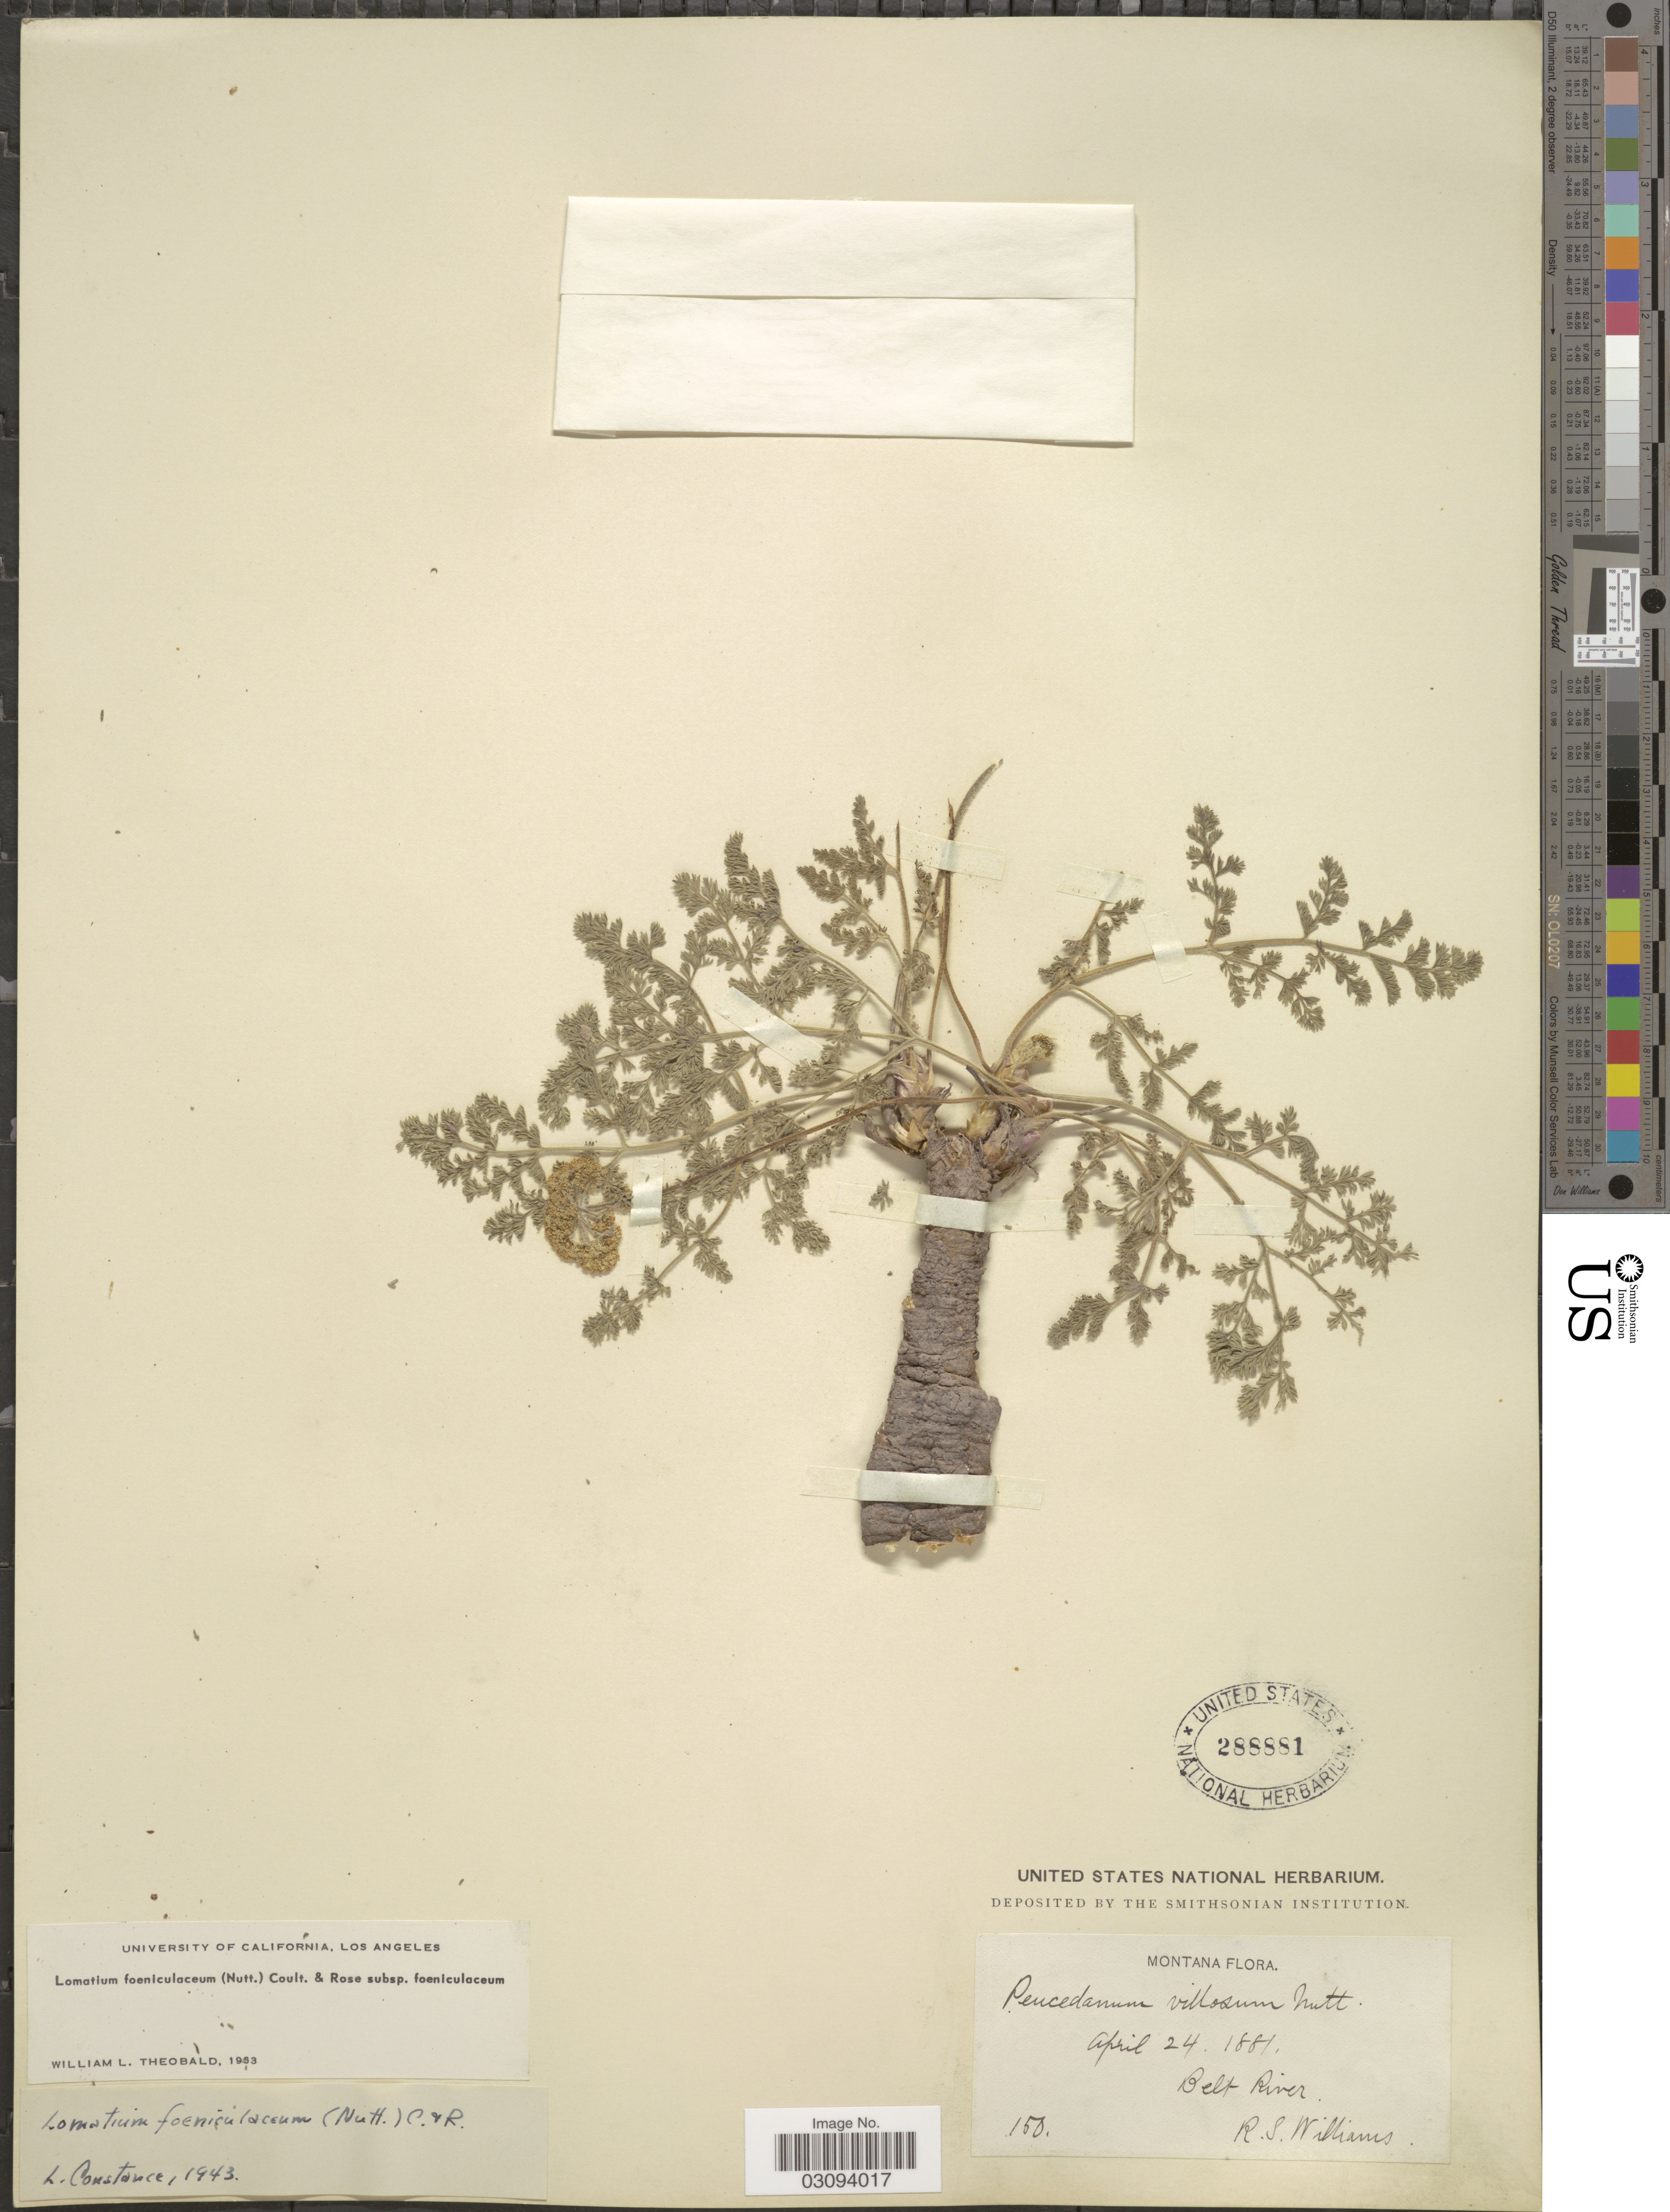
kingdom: Plantae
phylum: Tracheophyta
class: Magnoliopsida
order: Apiales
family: Apiaceae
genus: Lomatium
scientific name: Lomatium foeniculaceum subsp. foeniculaceum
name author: (Nutt.) J.M. Coult. & Rose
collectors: R. S. Williams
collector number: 150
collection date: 1881-04-24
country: United States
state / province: Montana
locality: Belt River.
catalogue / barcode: US 288881